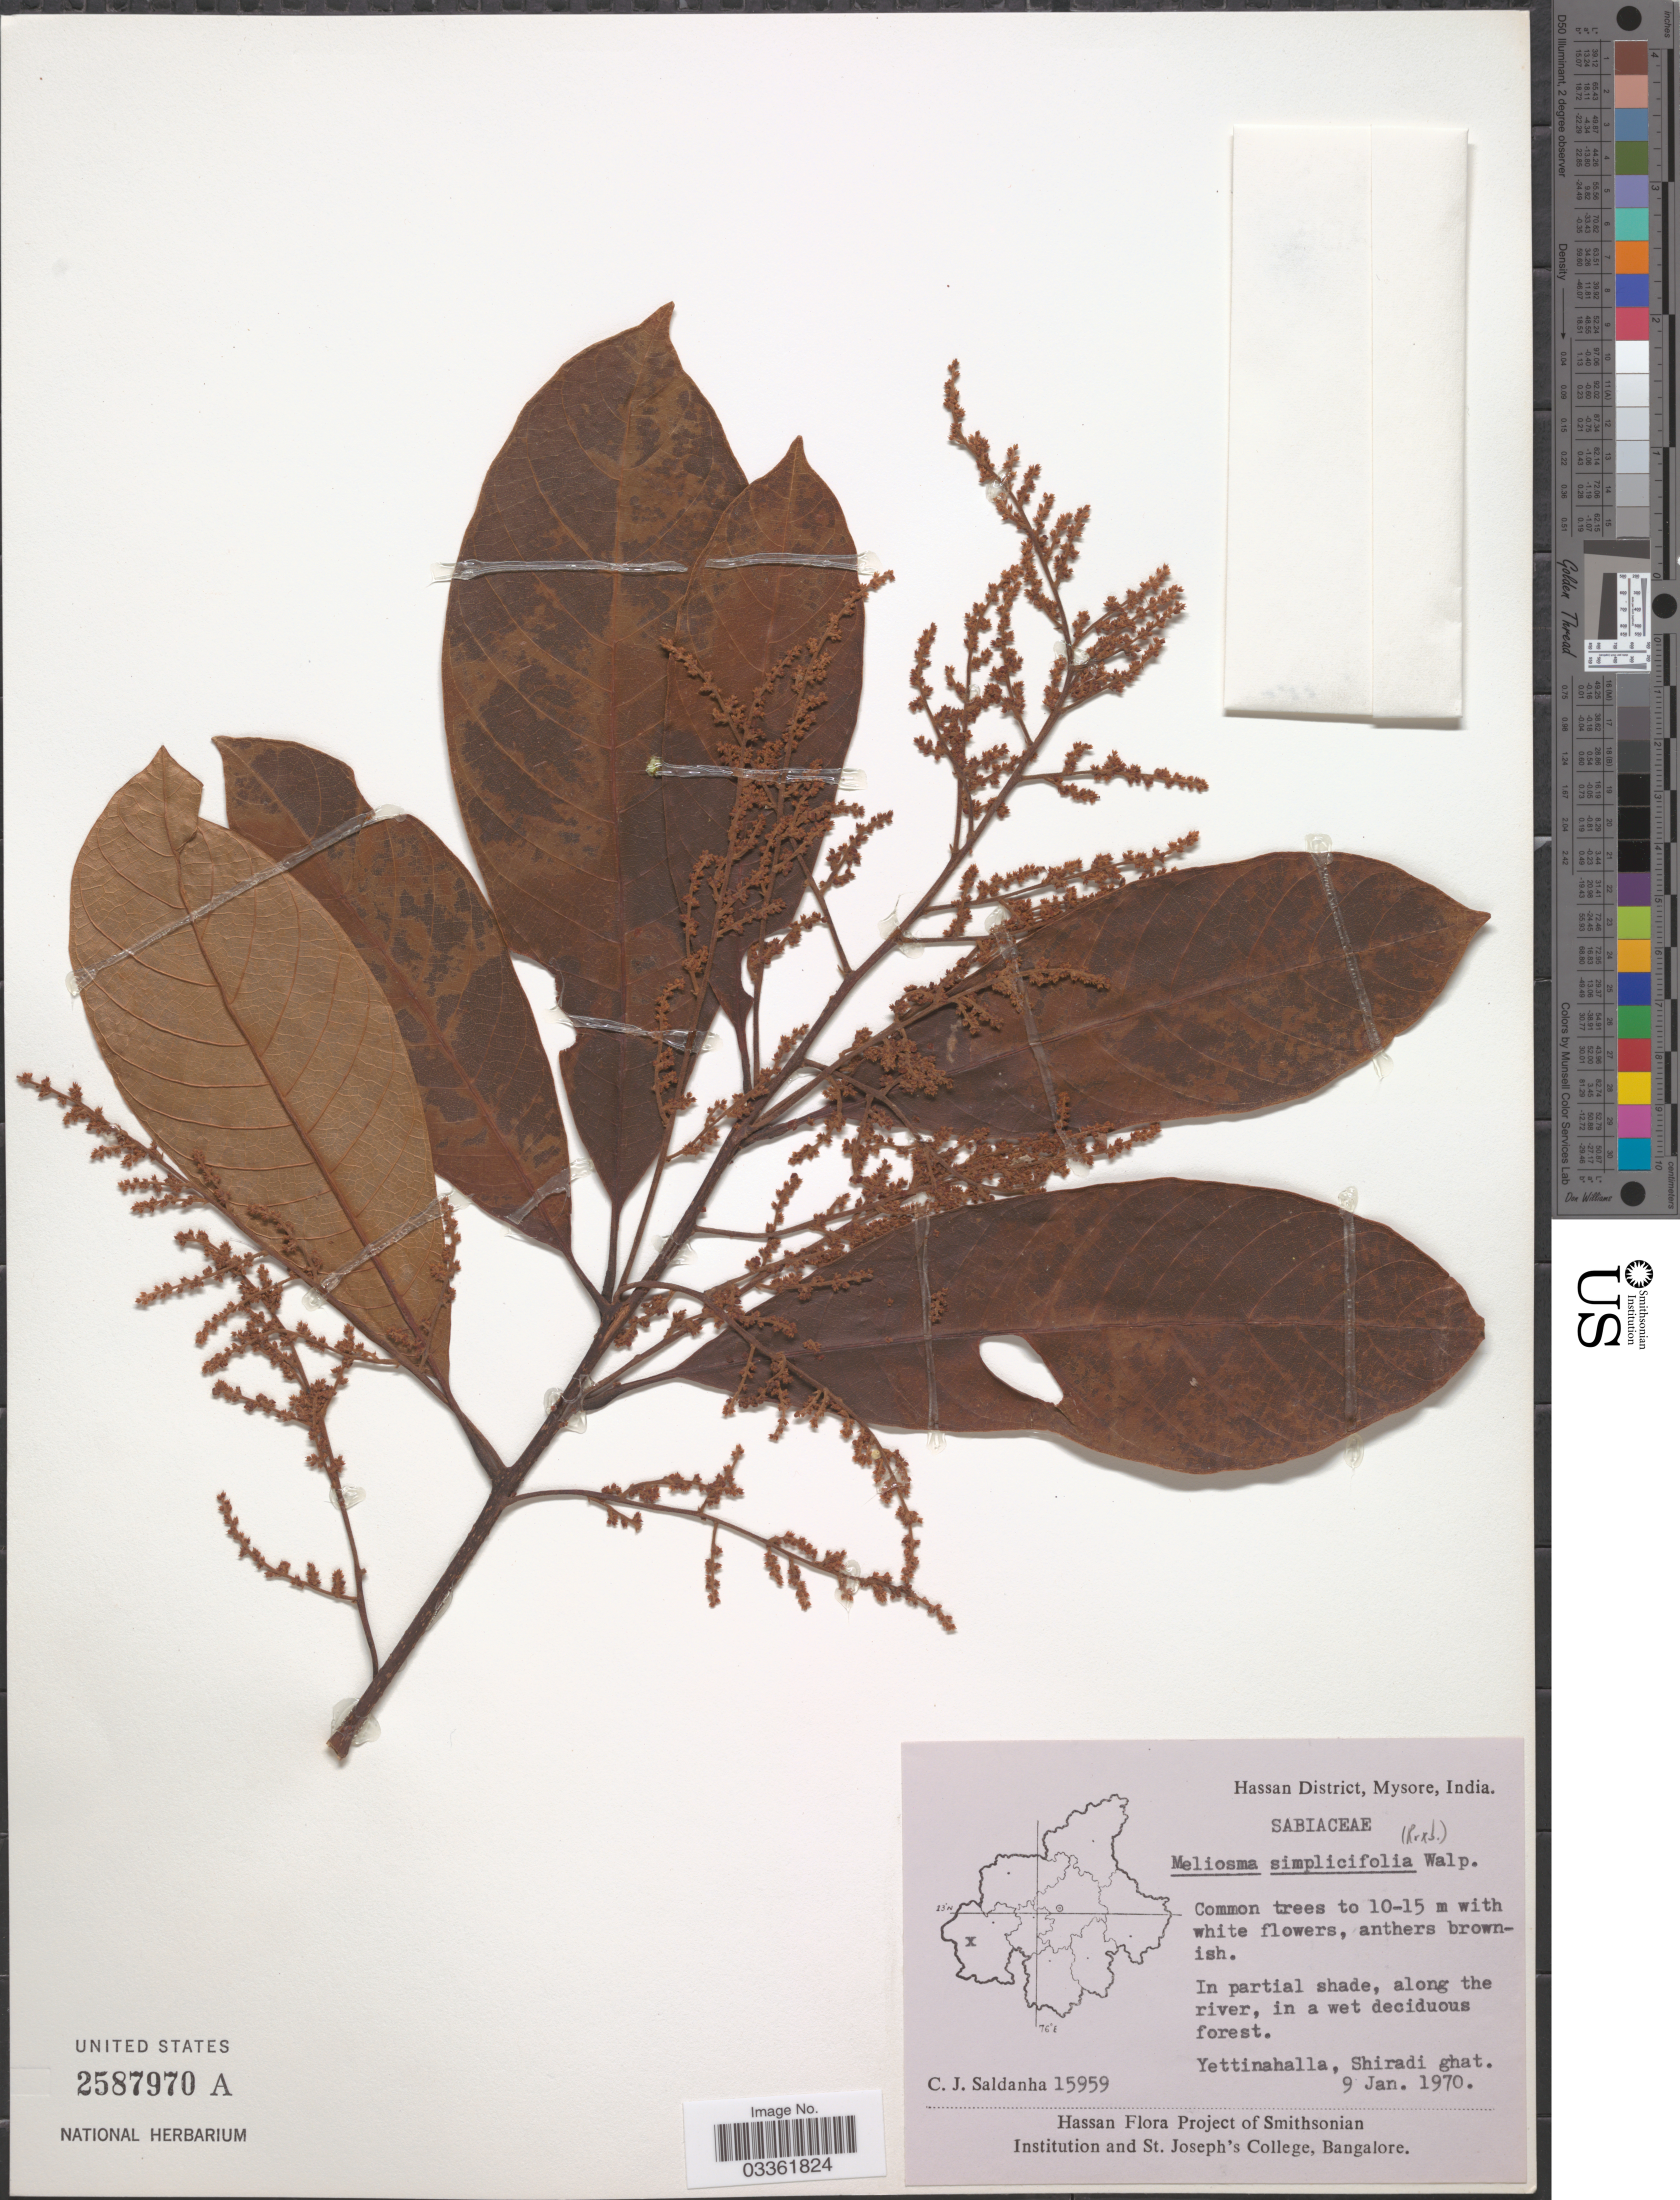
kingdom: Plantae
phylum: Tracheophyta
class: Magnoliopsida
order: Proteales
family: Sabiaceae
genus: Meliosma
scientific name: Meliosma simplicifolia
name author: (Roxb.) Walp.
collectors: C. J. Saldanha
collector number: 15959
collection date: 1970-01-09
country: India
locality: Hassan District, Mysore, Yettinhalla, Shiradi ghat.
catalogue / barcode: US 2587970A